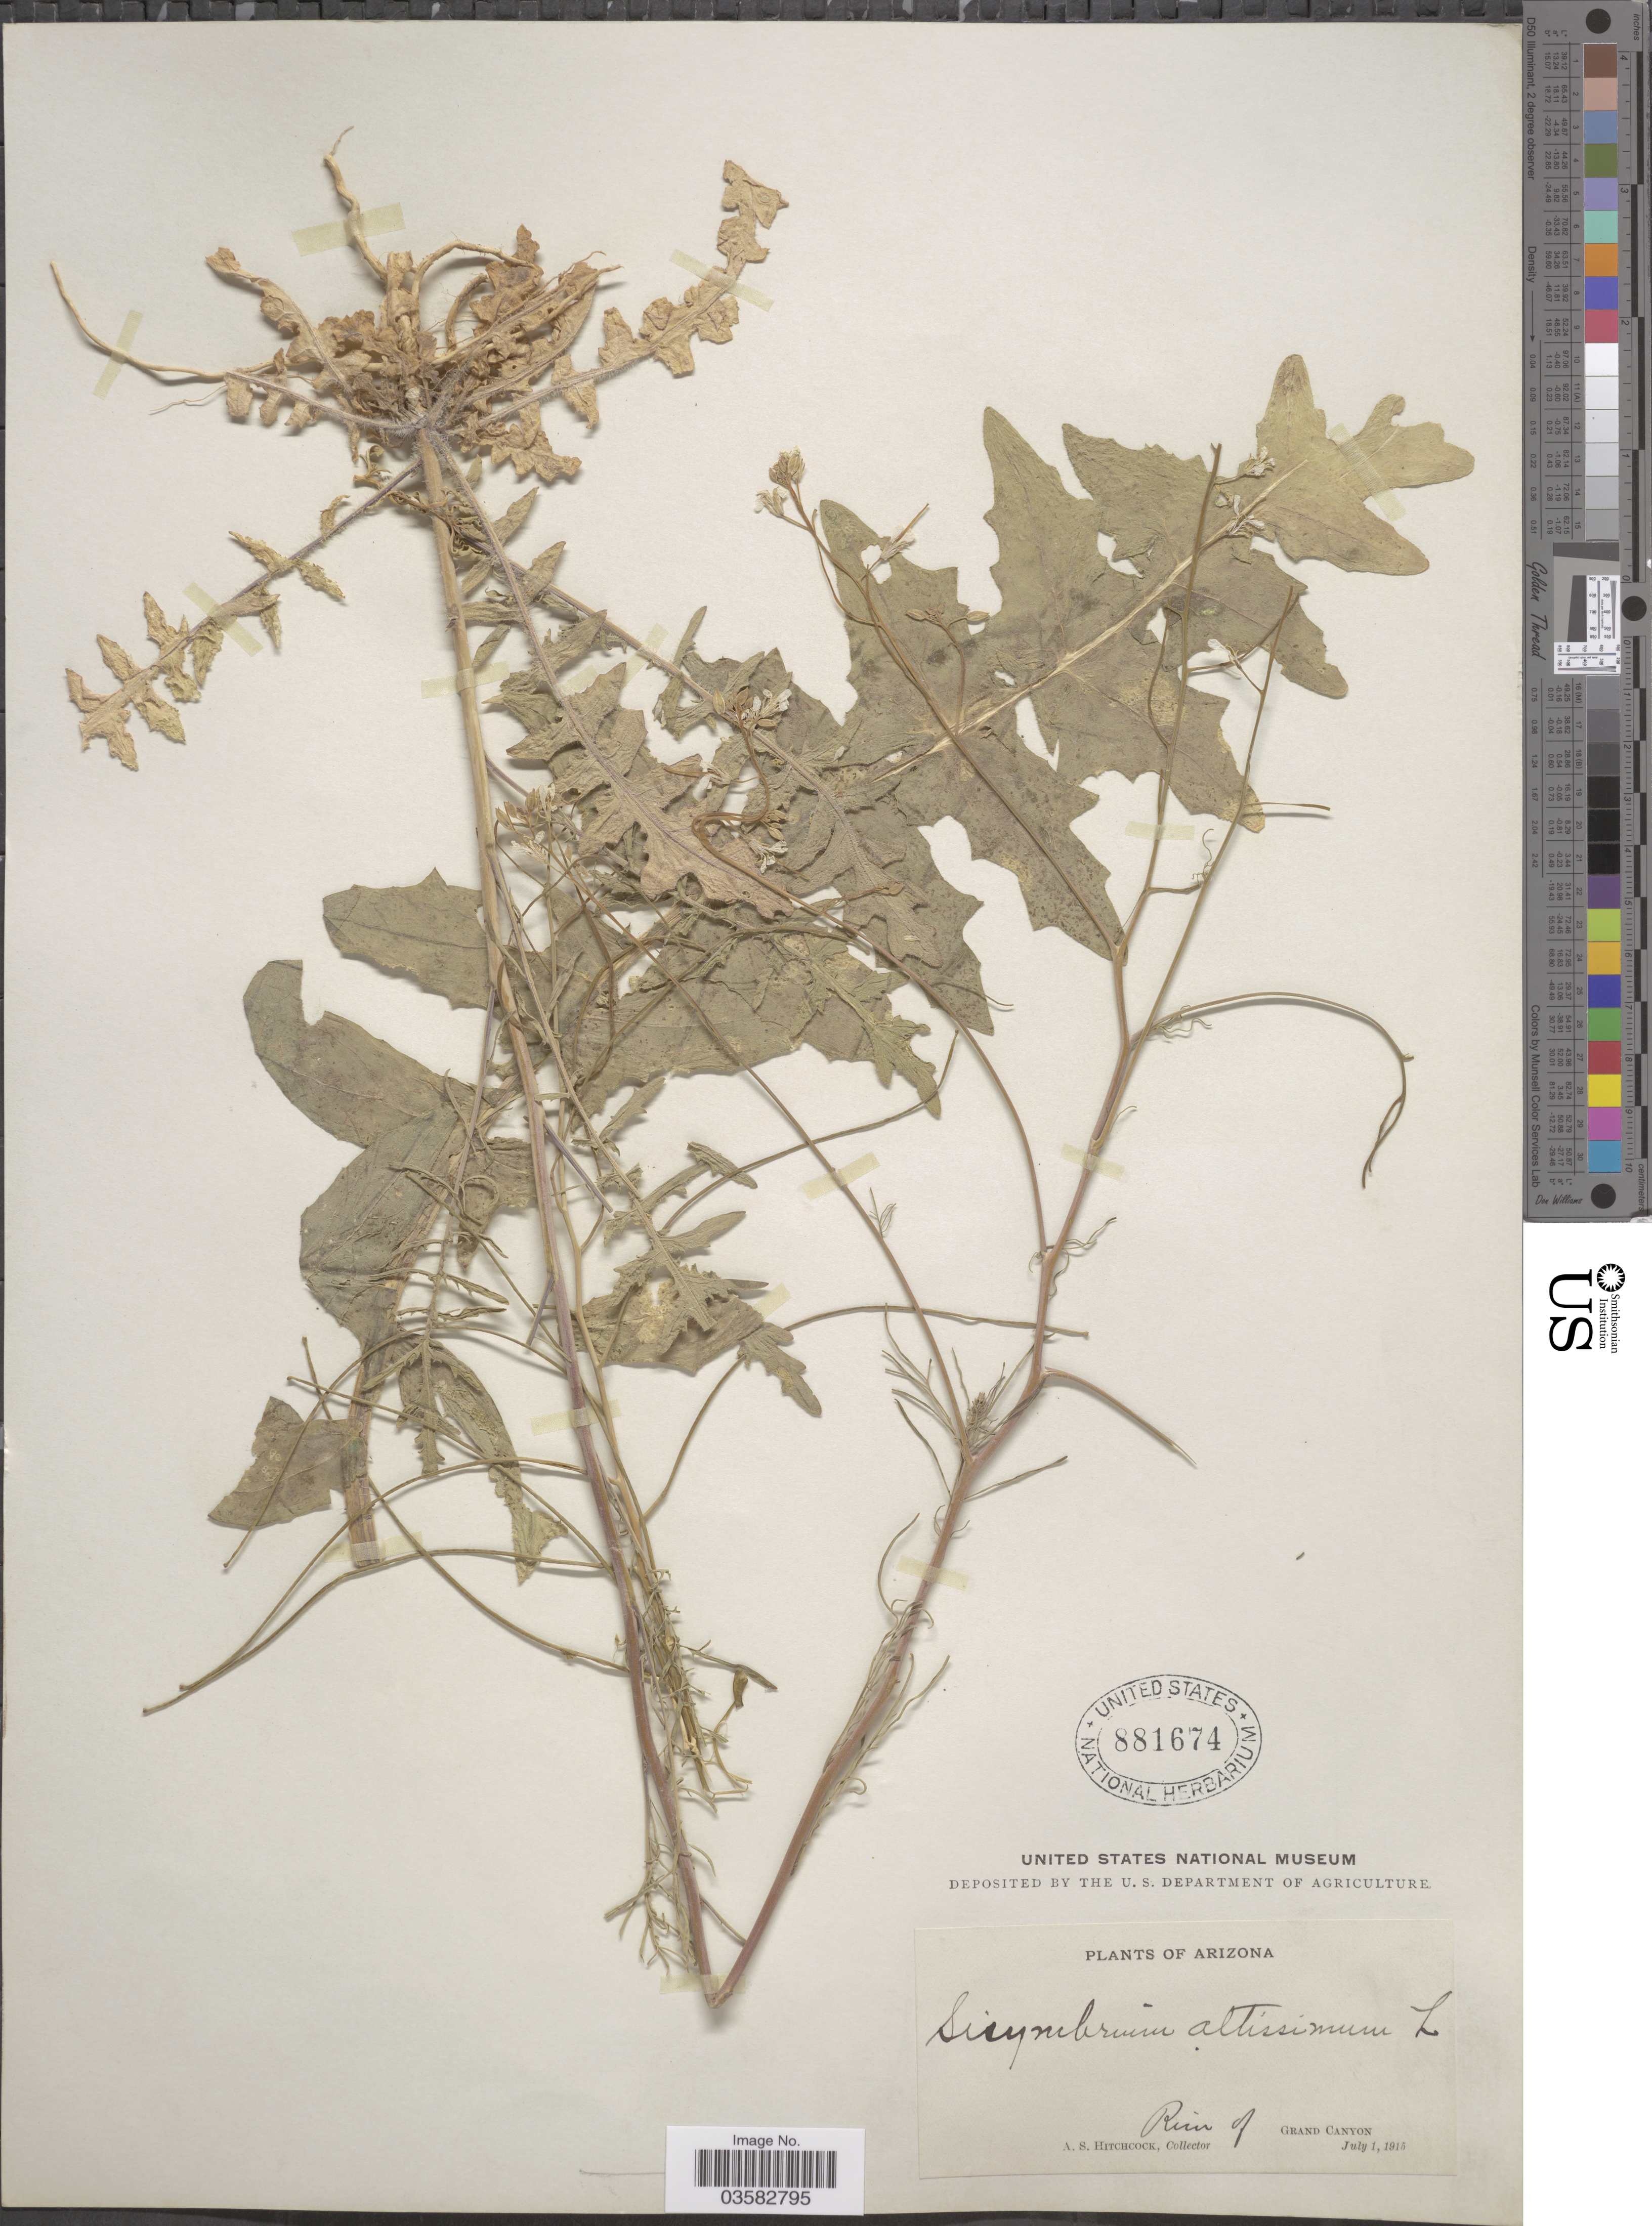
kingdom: Plantae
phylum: Tracheophyta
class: Magnoliopsida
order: Brassicales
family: Brassicaceae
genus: Sisymbrium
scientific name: Sisymbrium altissimum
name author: L.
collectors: A. S. Hitchcock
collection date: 1915-07-01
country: United States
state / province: Arizona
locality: Rim of Grand Canyon.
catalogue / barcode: US 881674